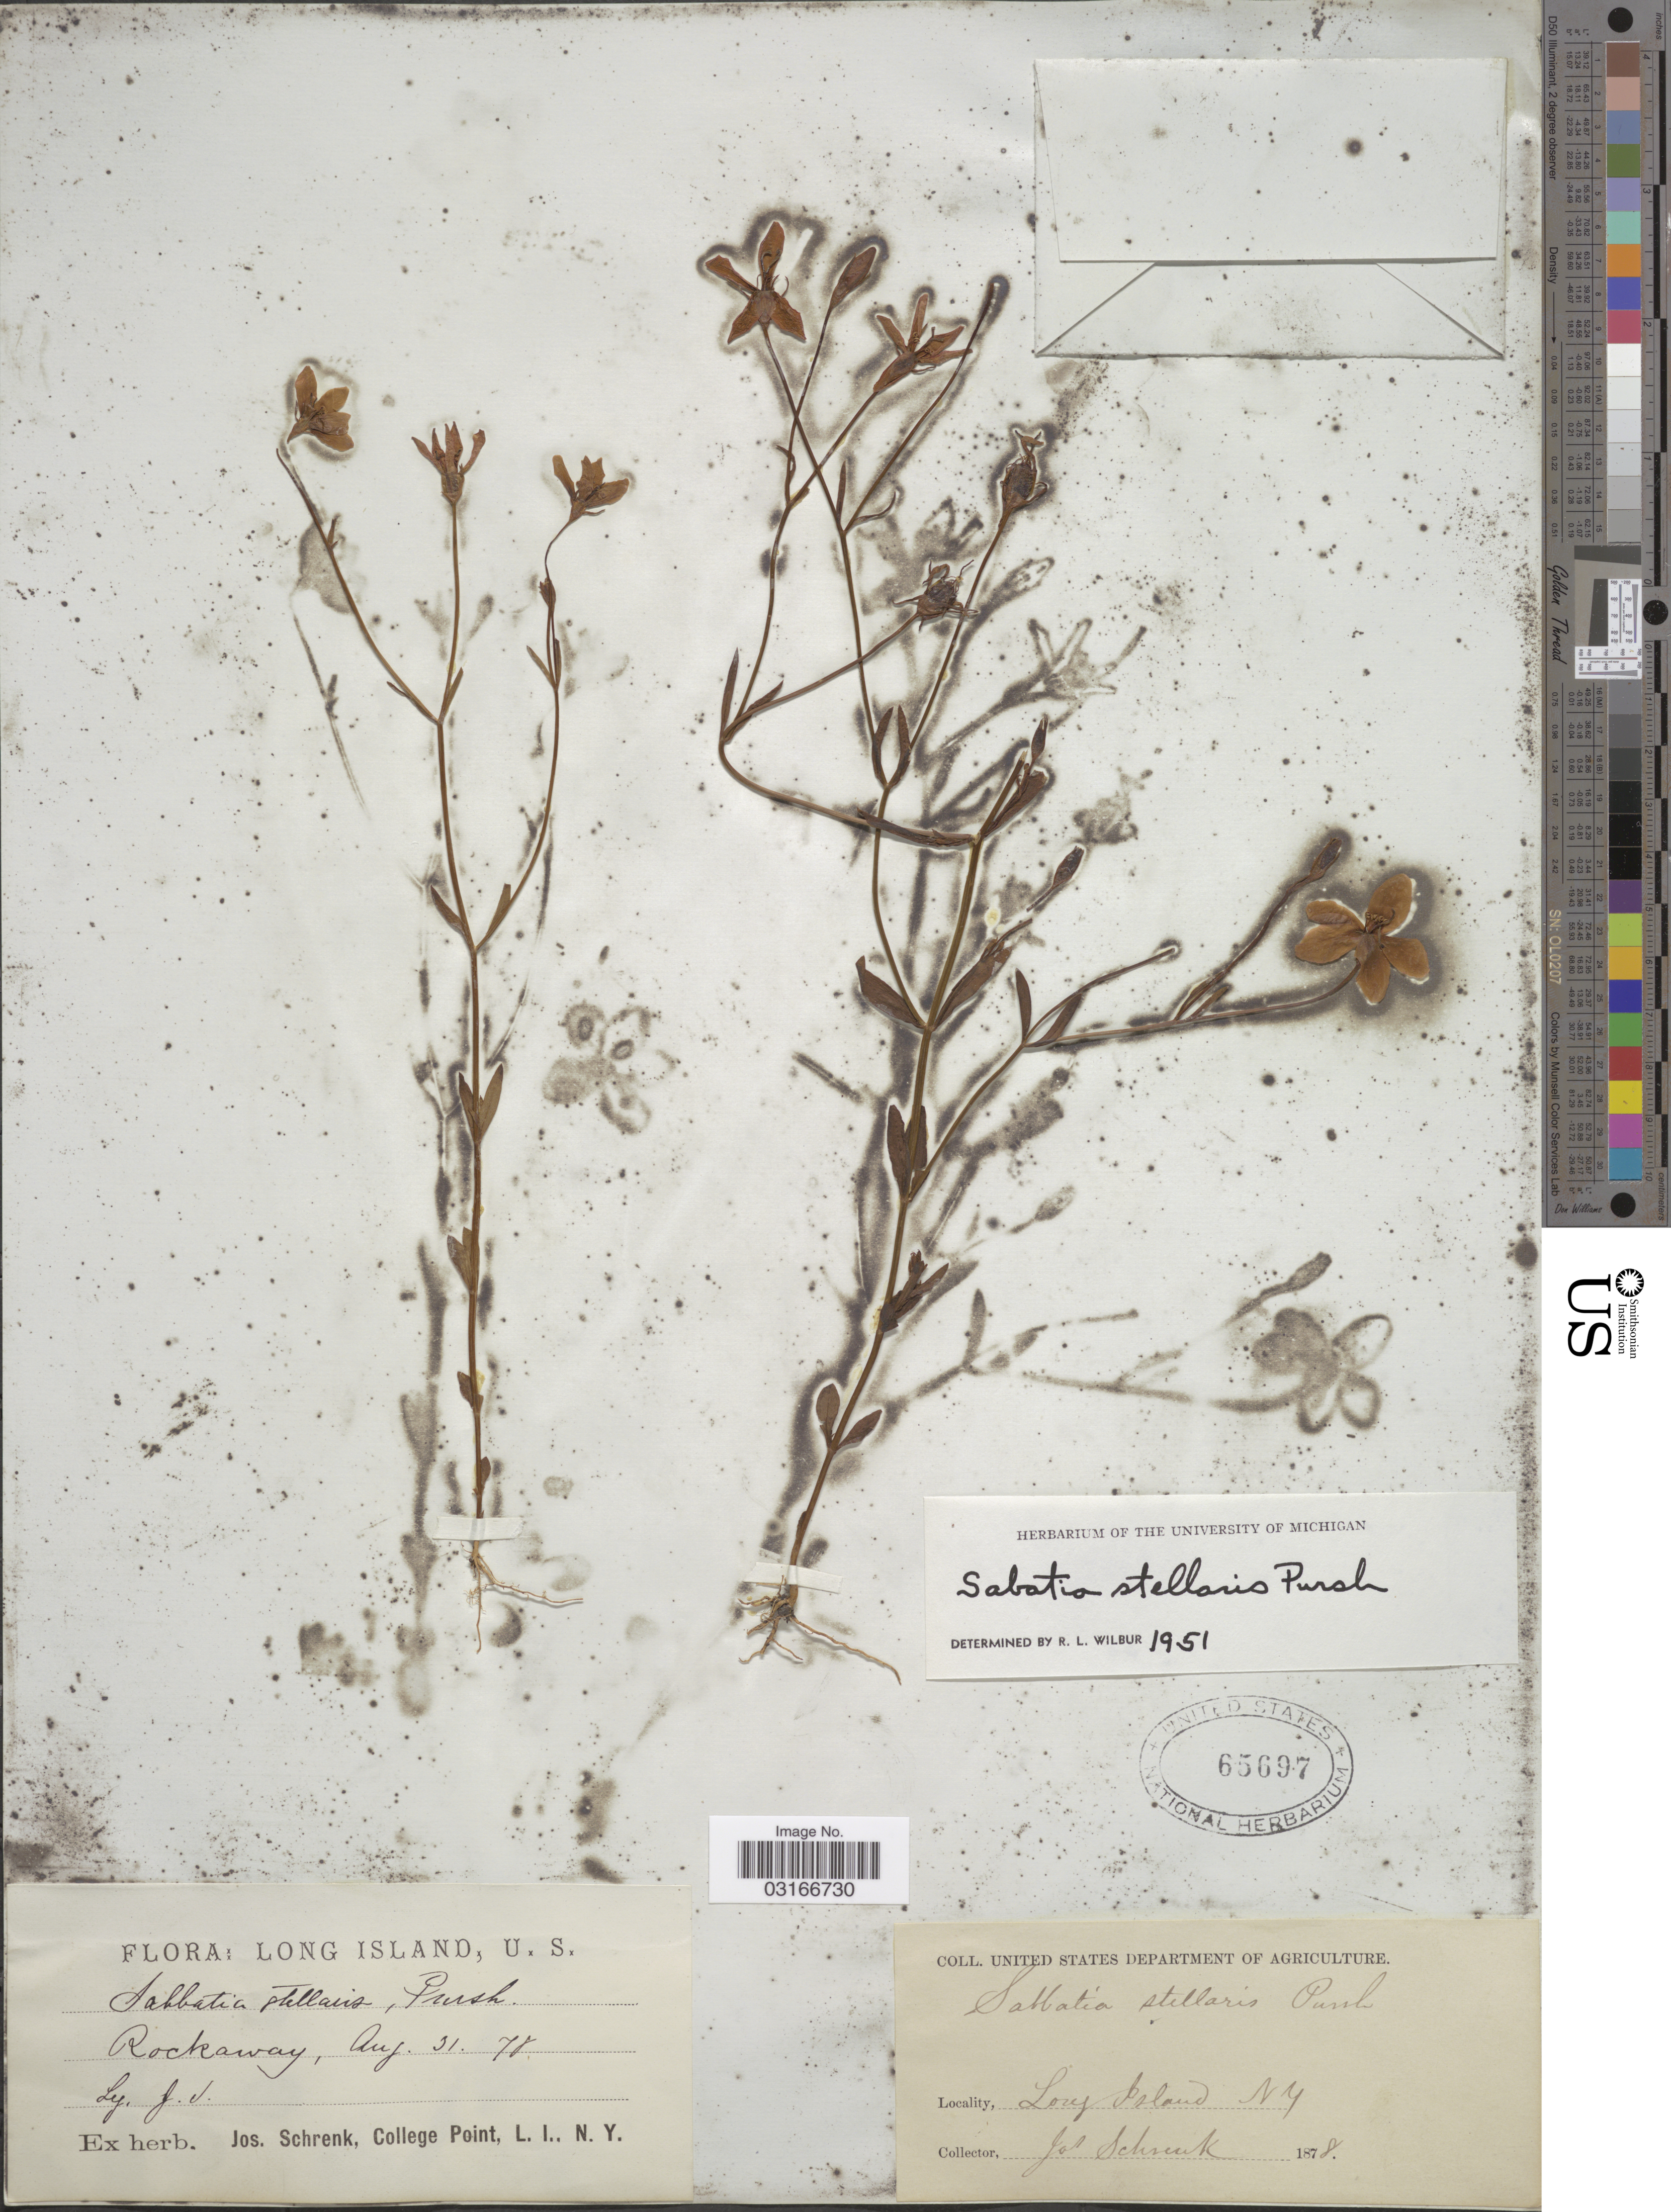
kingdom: Plantae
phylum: Tracheophyta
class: Magnoliopsida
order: Gentianales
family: Gentianaceae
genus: Sabatia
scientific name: Sabatia stellaris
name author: Pursh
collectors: J. Schrenk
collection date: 1878-08-31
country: United States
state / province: New York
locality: Long Island. Rockaway. N. Y.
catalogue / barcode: US 65697